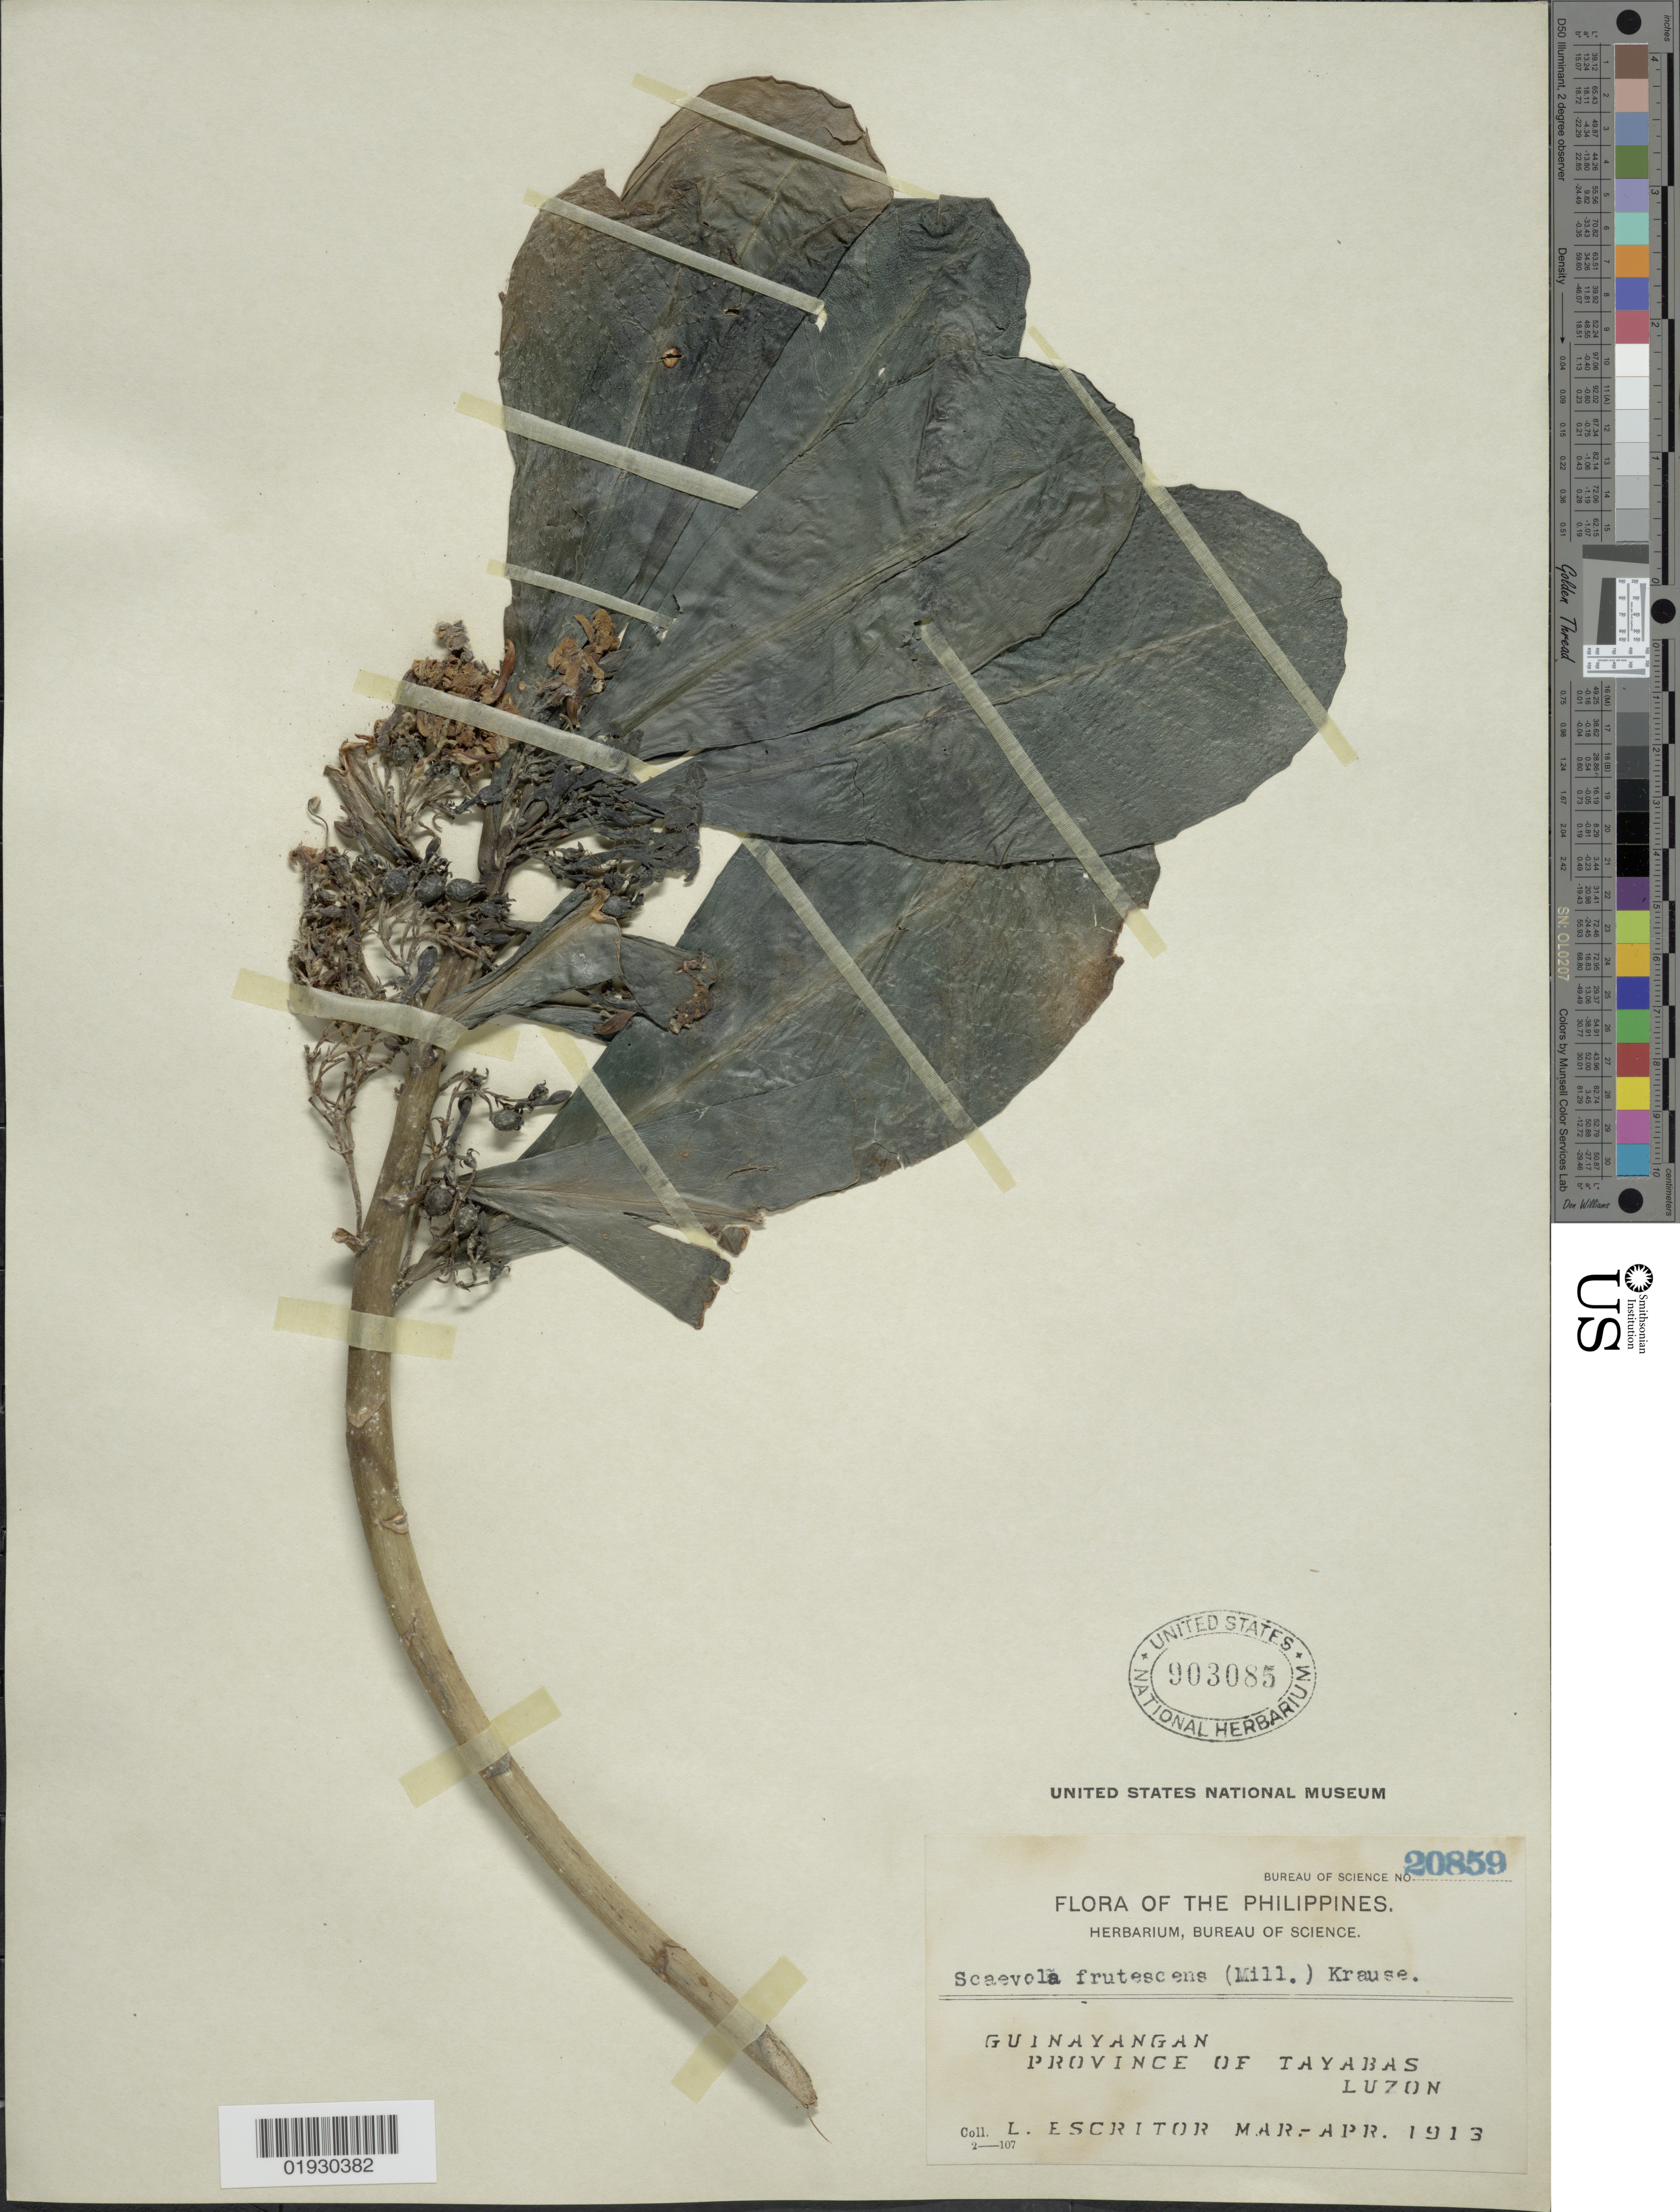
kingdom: Plantae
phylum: Tracheophyta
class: Magnoliopsida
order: Asterales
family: Goodeniaceae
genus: Scaevola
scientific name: Scaevola taccada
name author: (Gaertn.) Roxb.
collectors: L. Escritor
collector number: Bureau of Science 20859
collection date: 1913-03/1913-04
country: Philippines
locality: Province of Tayabas. Luzon.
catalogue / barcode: US 903085